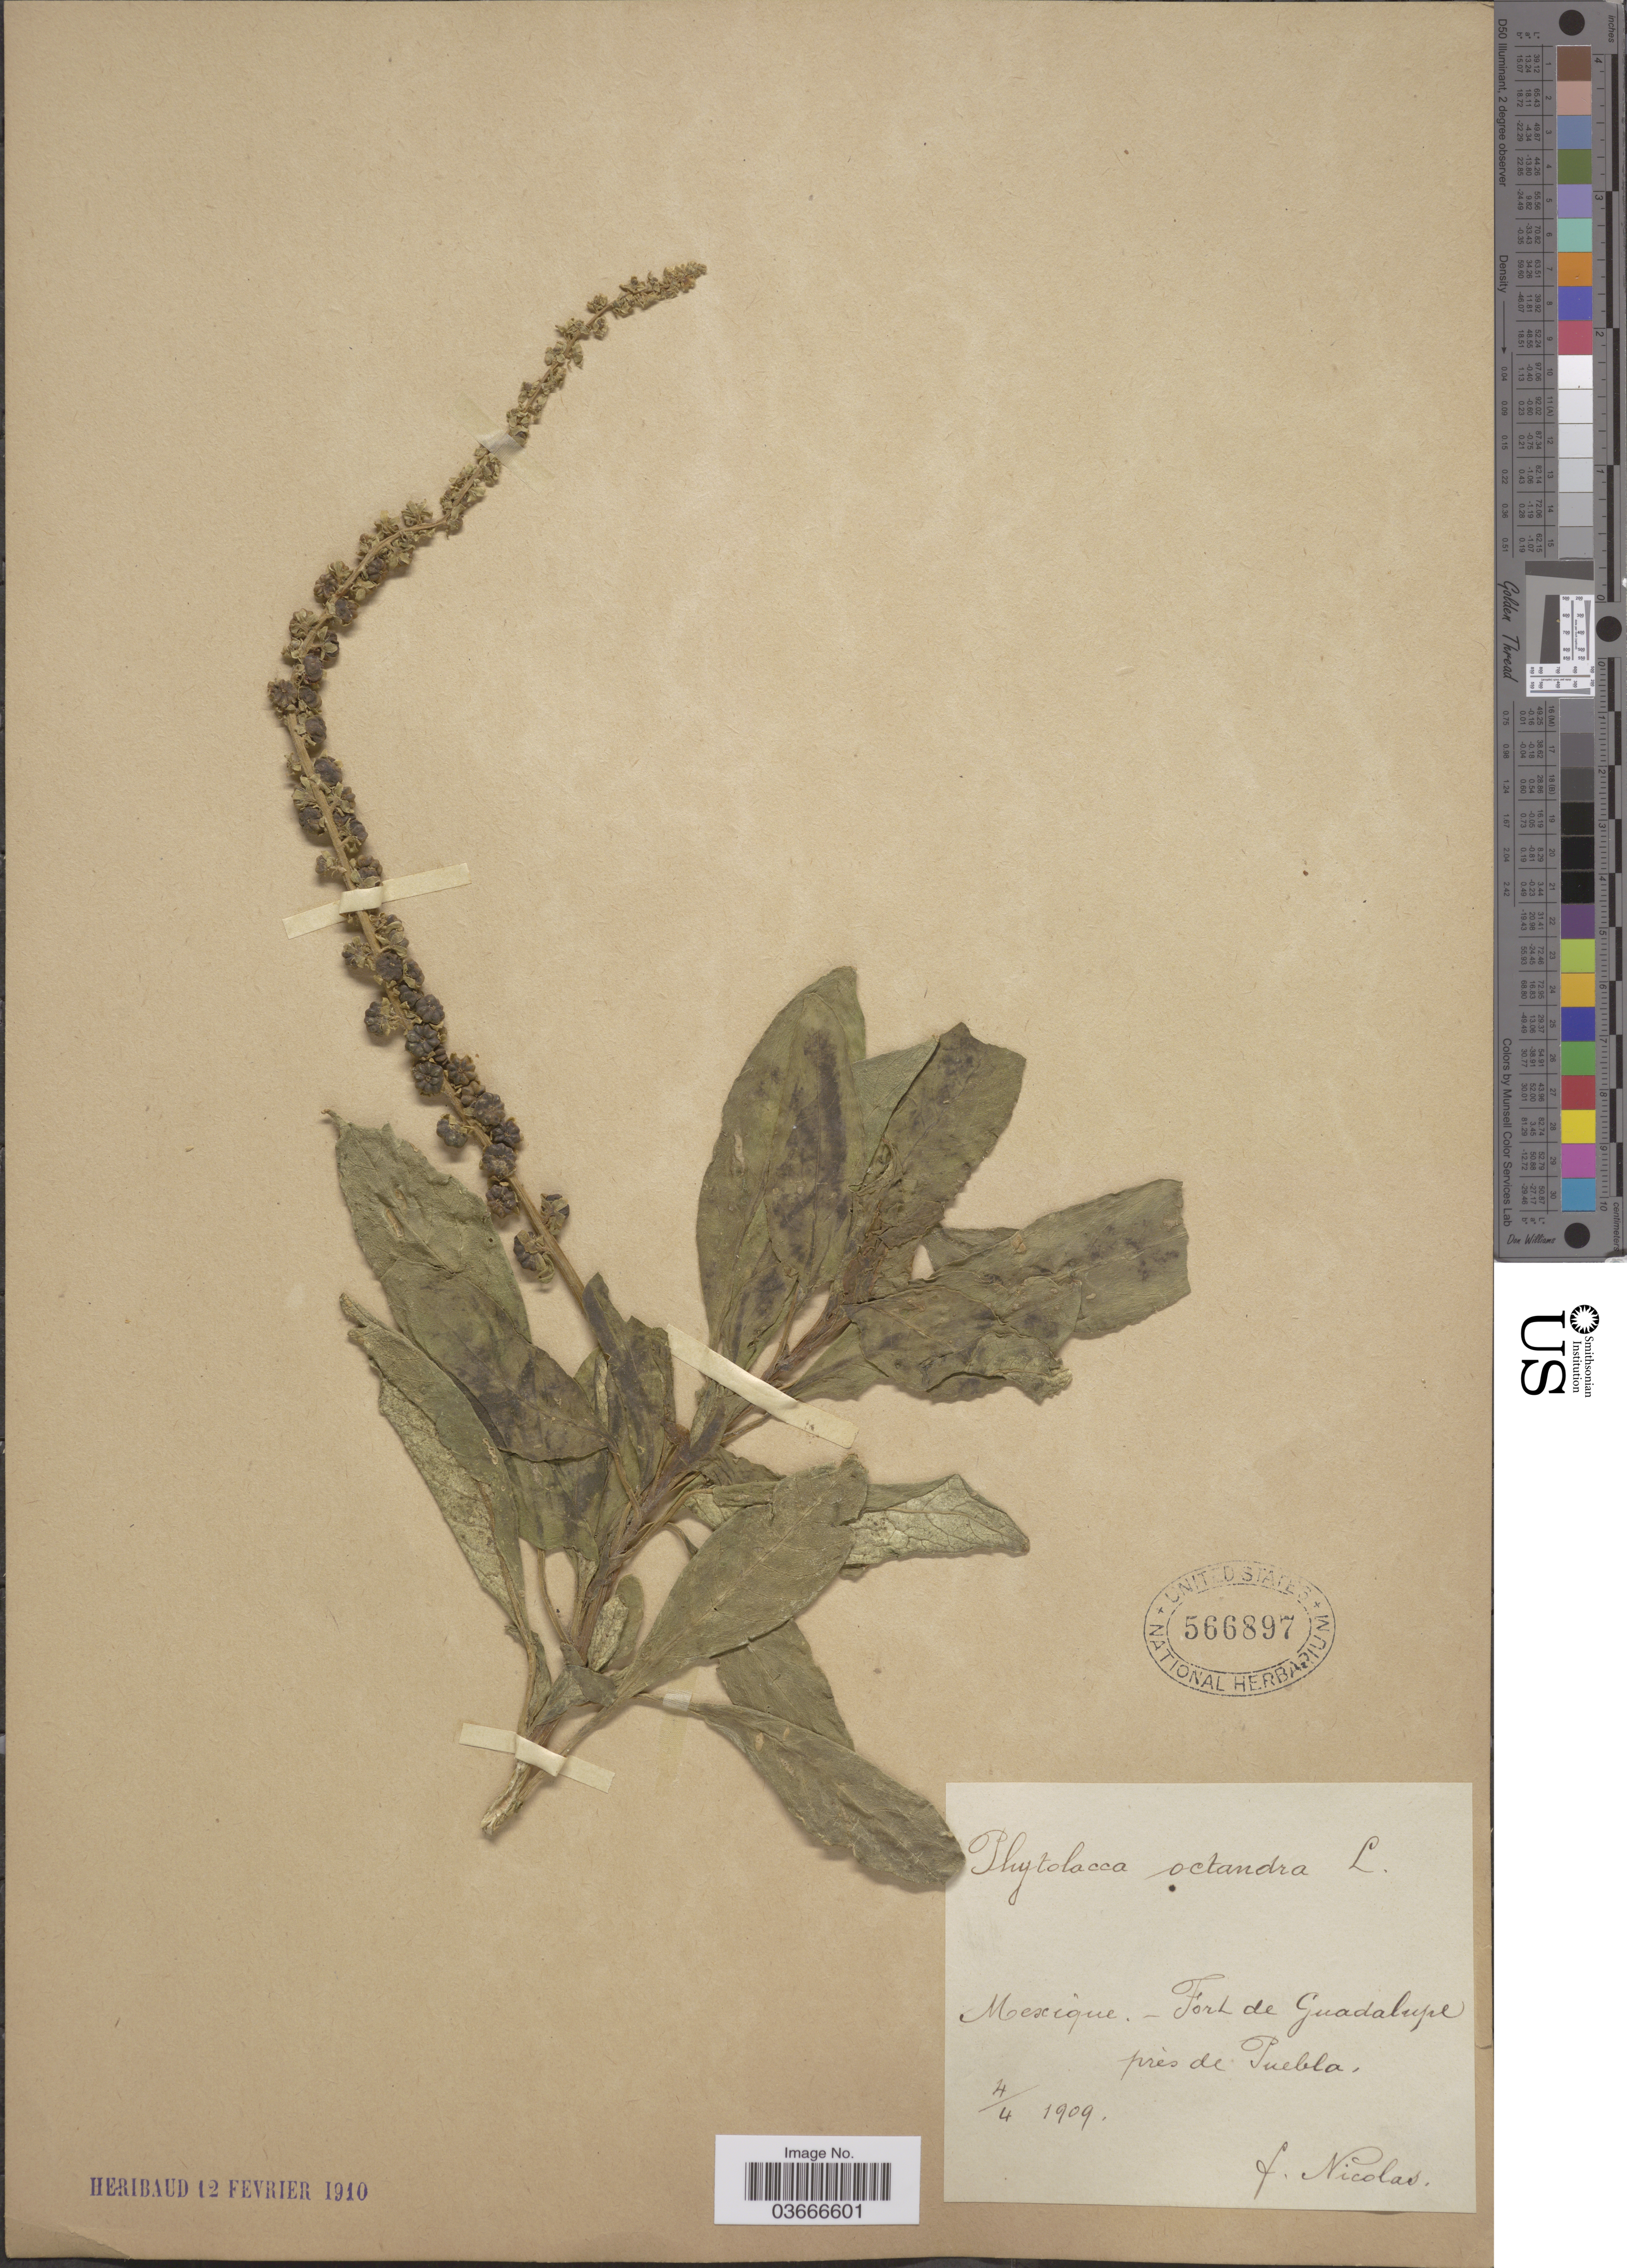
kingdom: Plantae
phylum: Tracheophyta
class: Magnoliopsida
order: Caryophyllales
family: Phytolaccaceae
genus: Phytolacca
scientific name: Phytolacca octandra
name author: L.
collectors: F. Nicolas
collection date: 1909-04-04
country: Mexico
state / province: Puebla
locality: Fórt de Guadalupe.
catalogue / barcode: US 566897